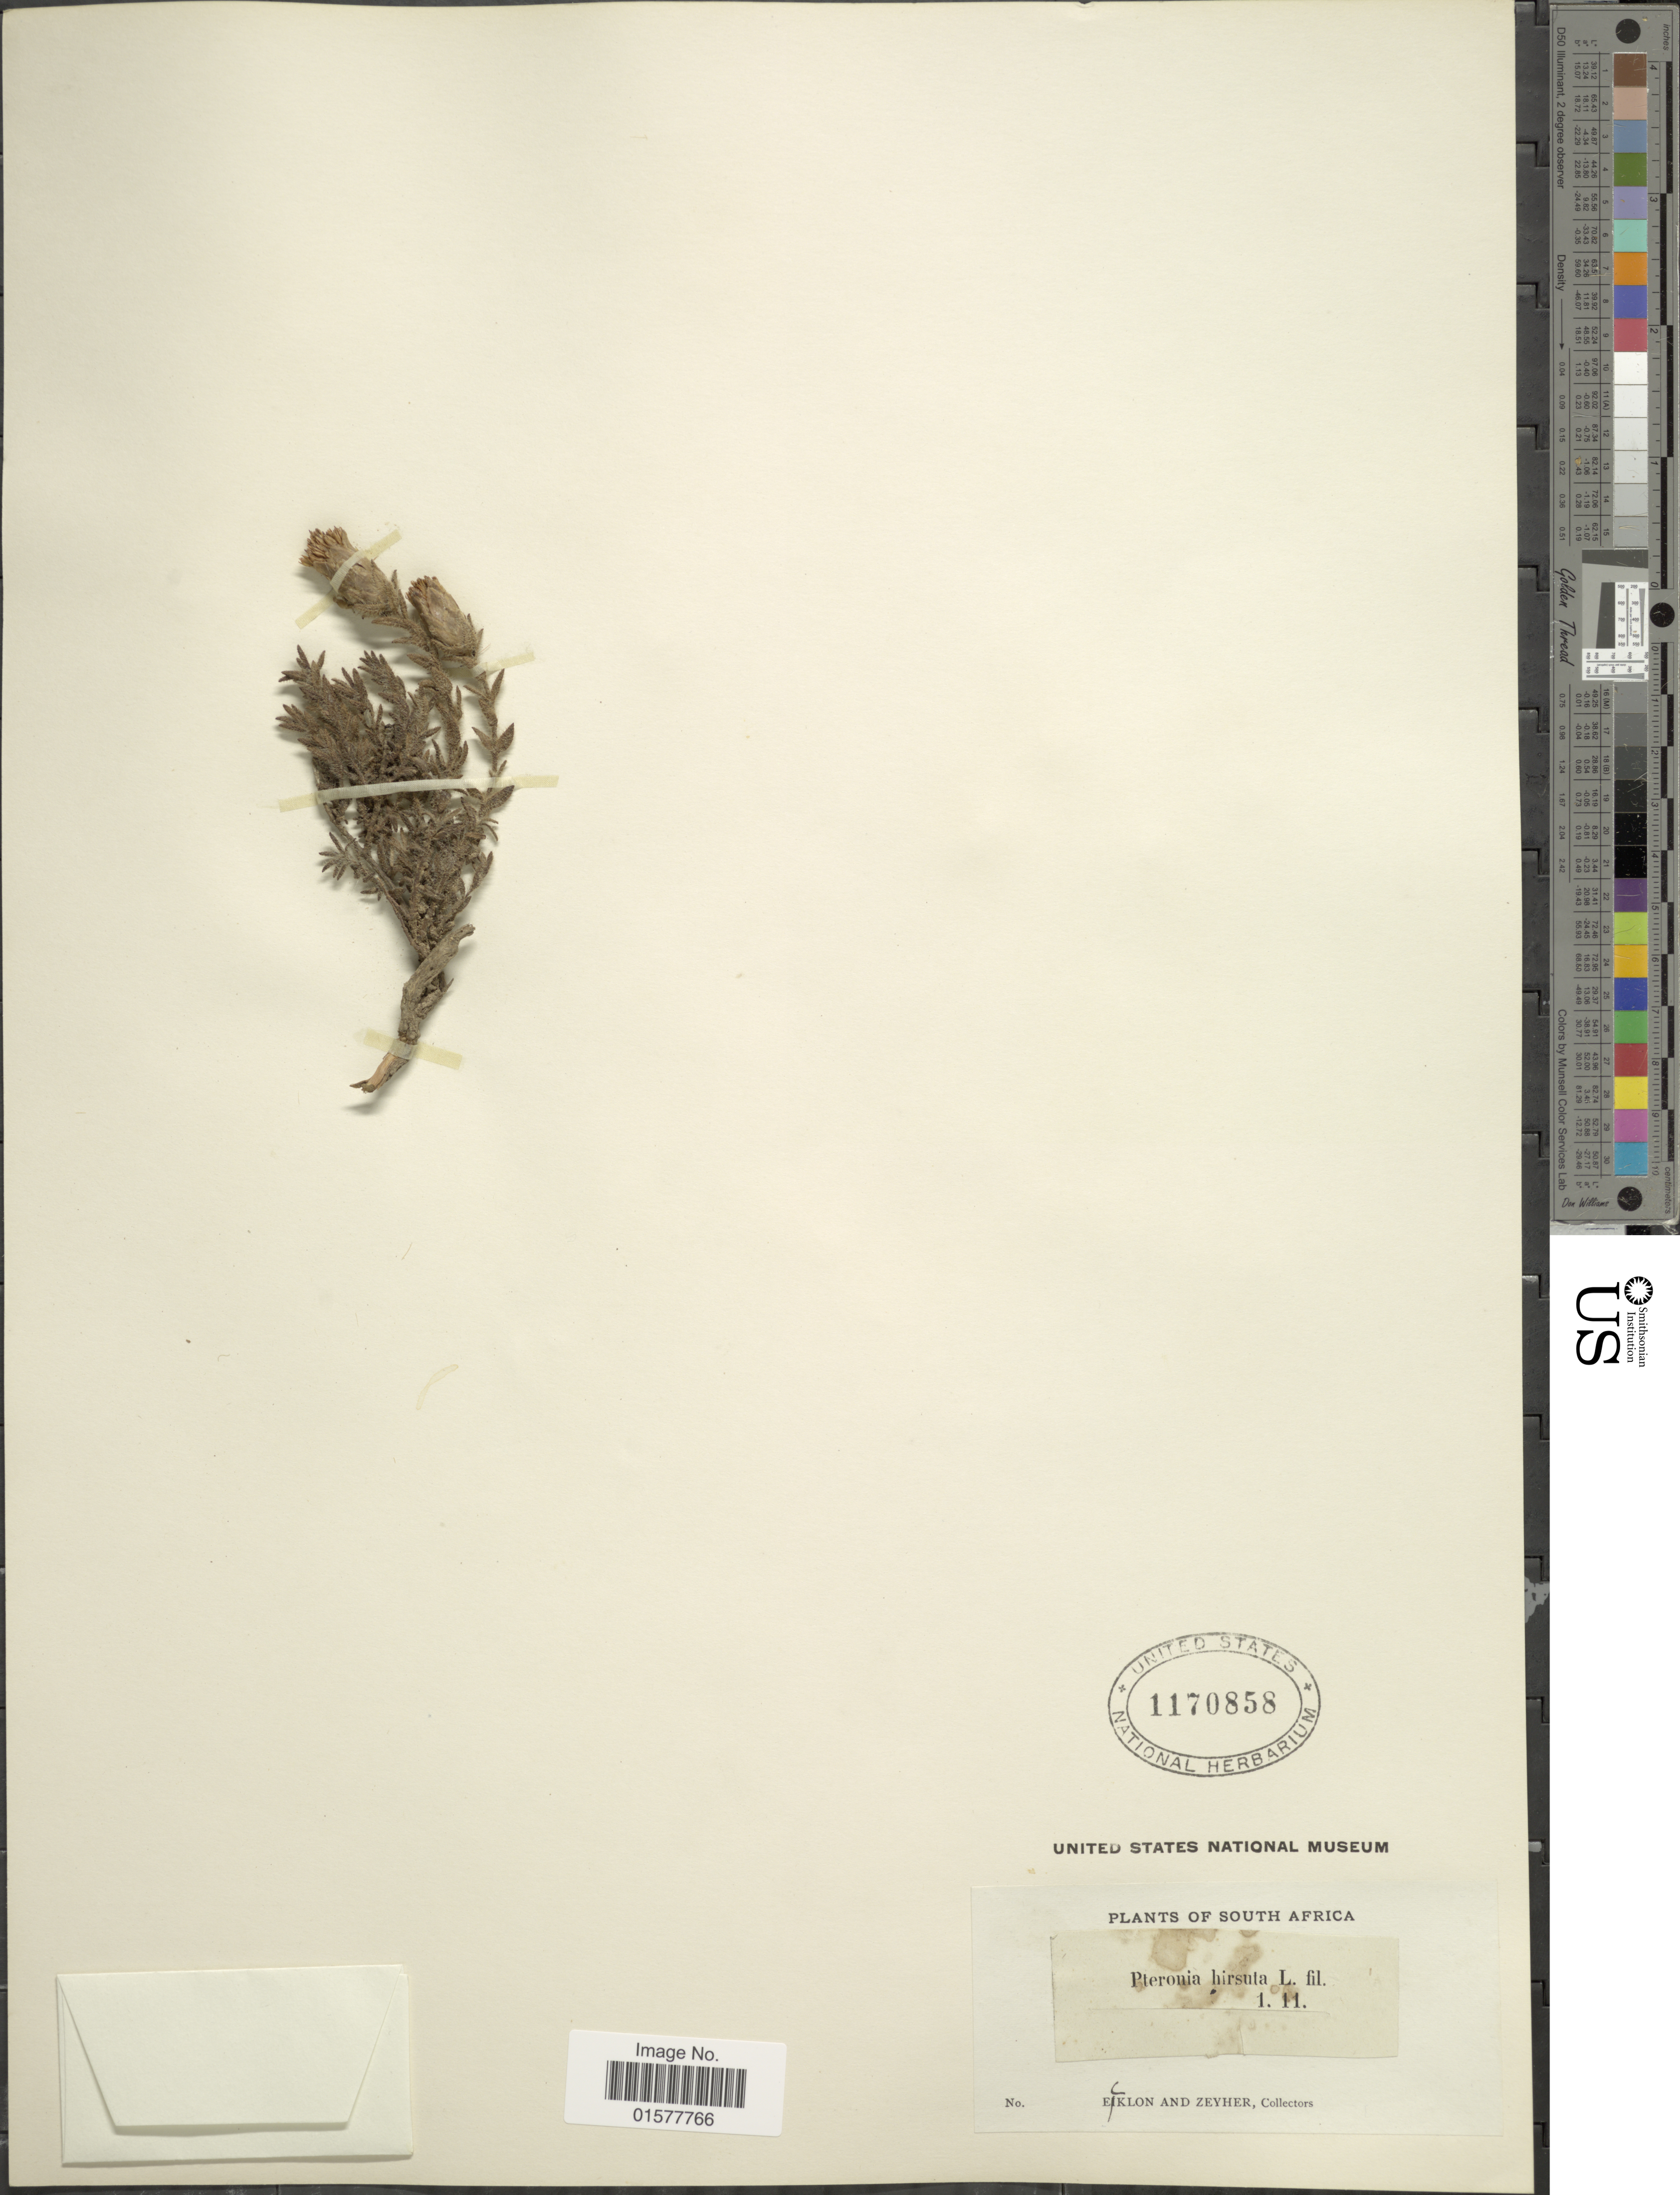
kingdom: Plantae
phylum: Tracheophyta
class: Magnoliopsida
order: Asterales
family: Asteraceae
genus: Pteronia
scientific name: Pteronia hirsuta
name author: L. f.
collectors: -. Ecklon & -. Zeyher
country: South Africa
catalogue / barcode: US 1170858